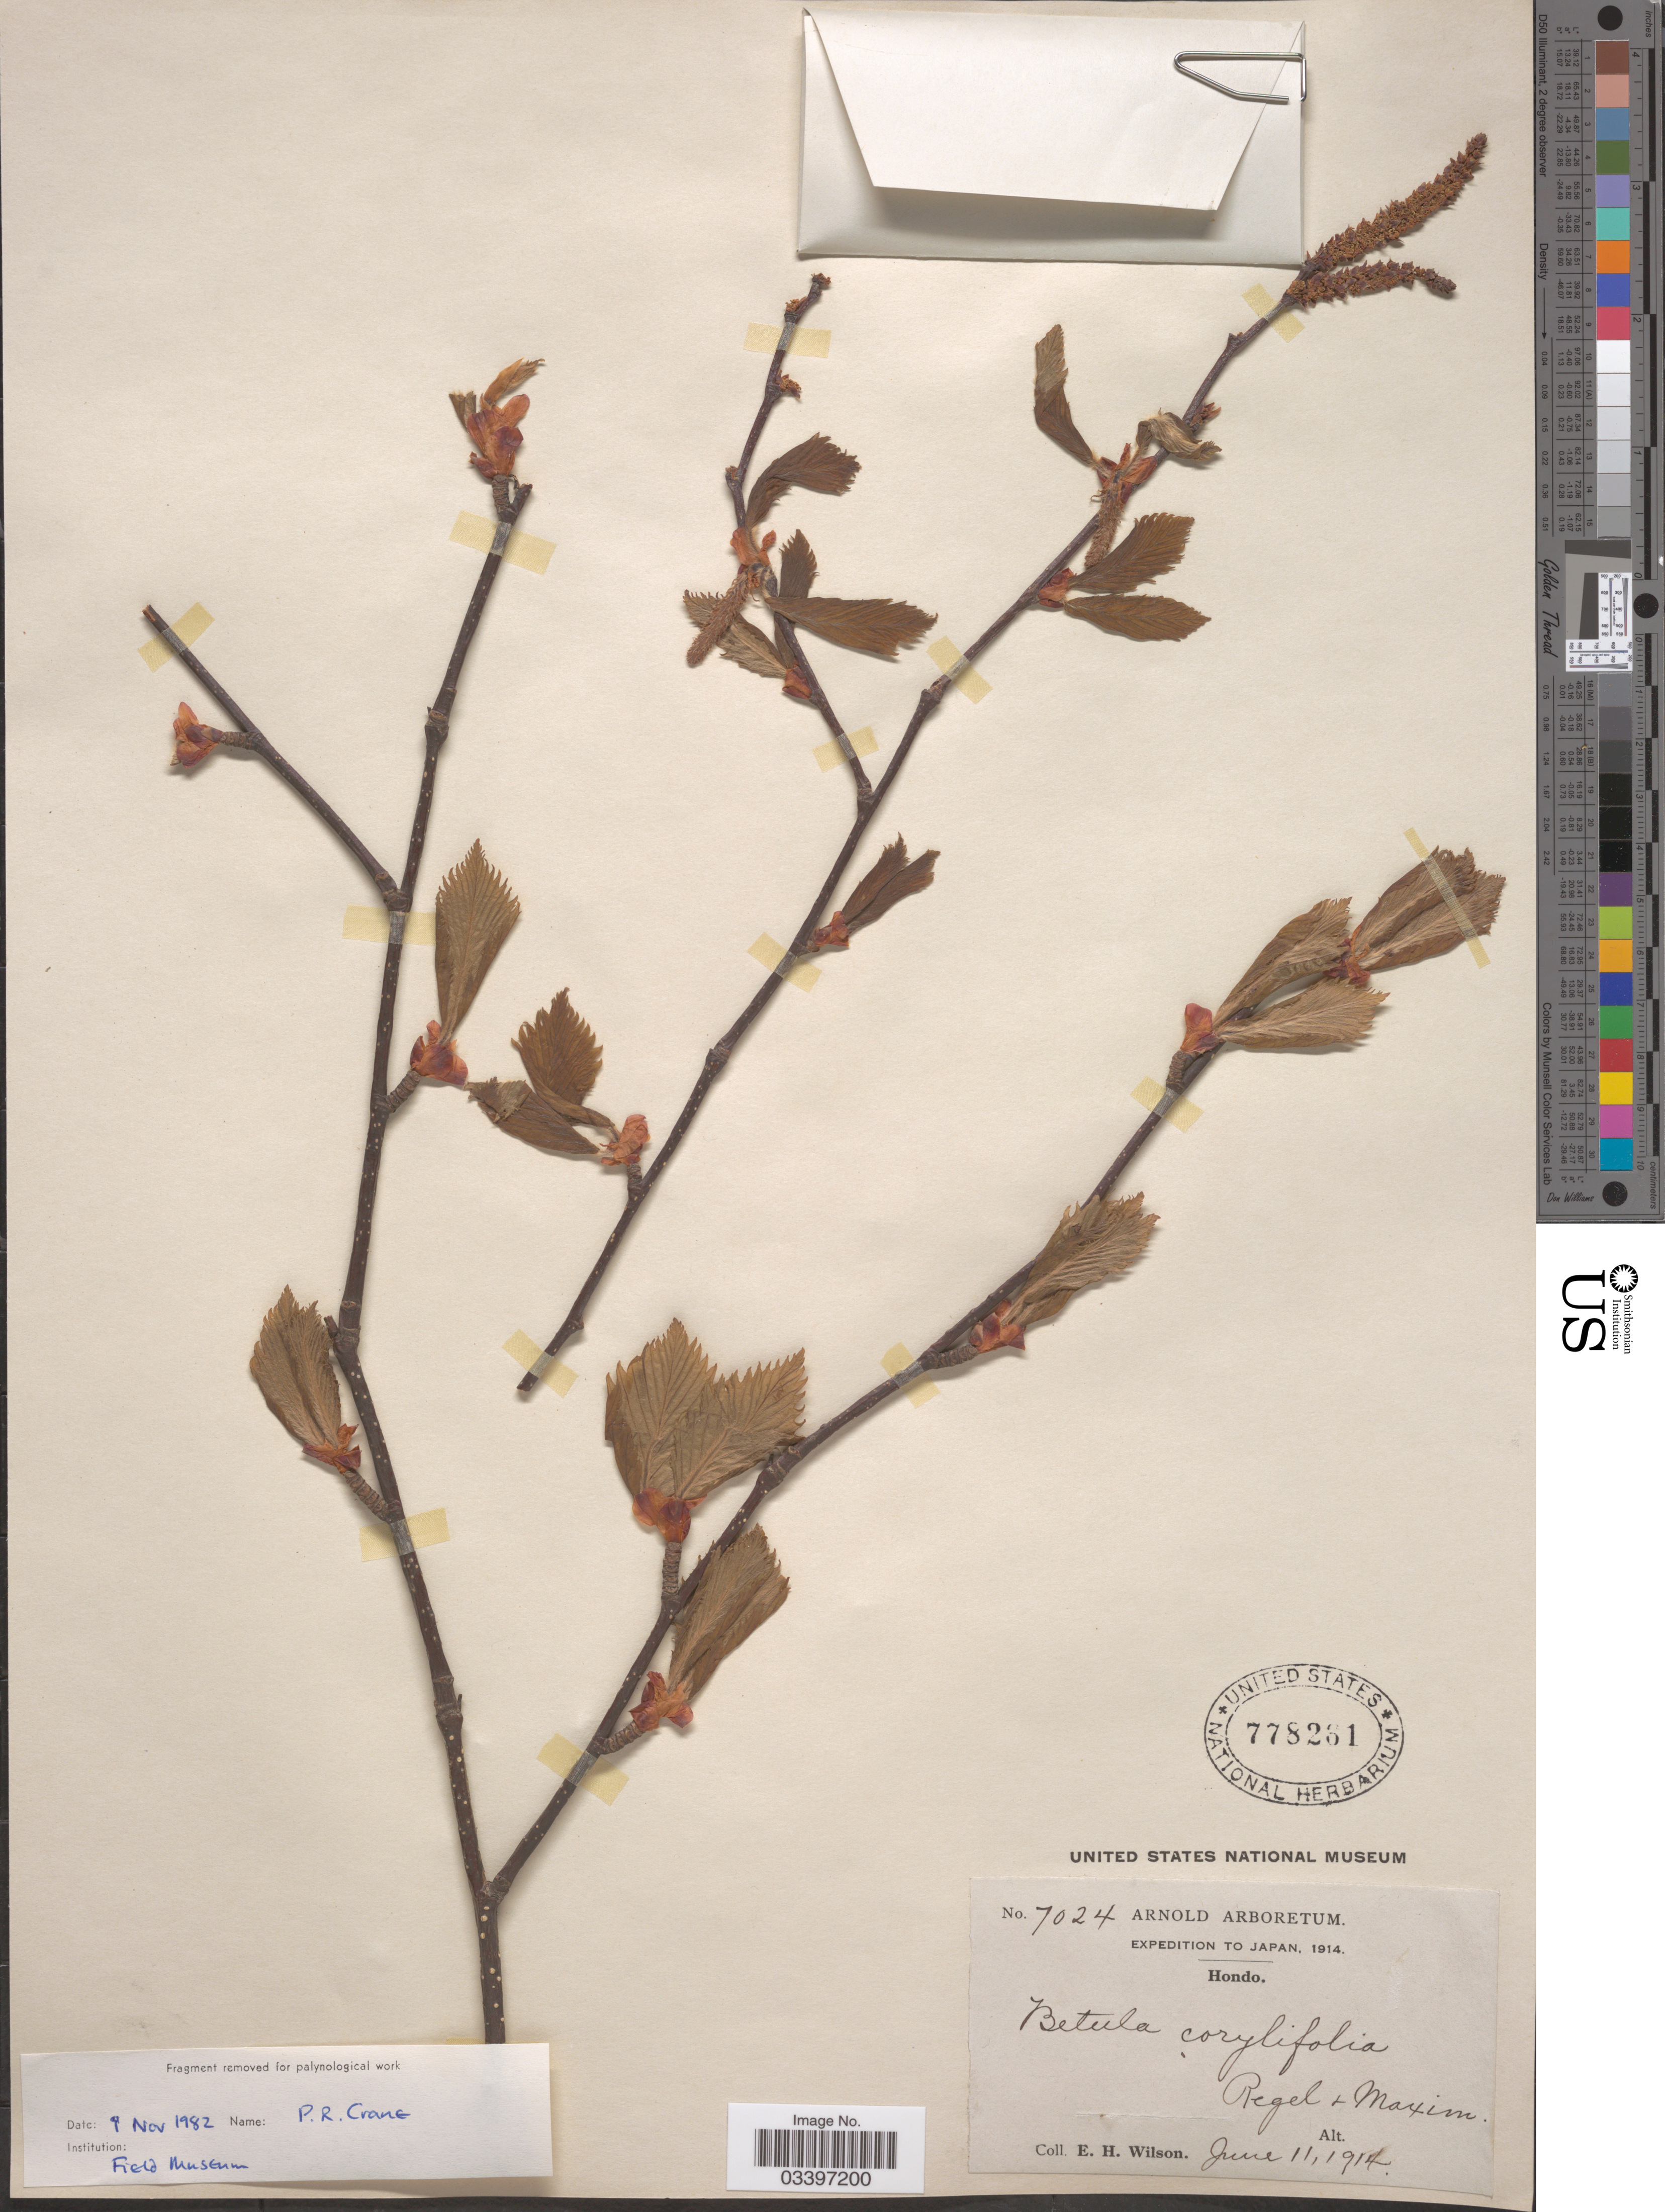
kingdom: Plantae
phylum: Tracheophyta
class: Magnoliopsida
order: Fagales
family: Betulaceae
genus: Betula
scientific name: Betula corylifolia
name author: Regel & Maxim.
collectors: E. Wilson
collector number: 7024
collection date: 1914-06-11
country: Japan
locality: Hondo.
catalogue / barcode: US 778261